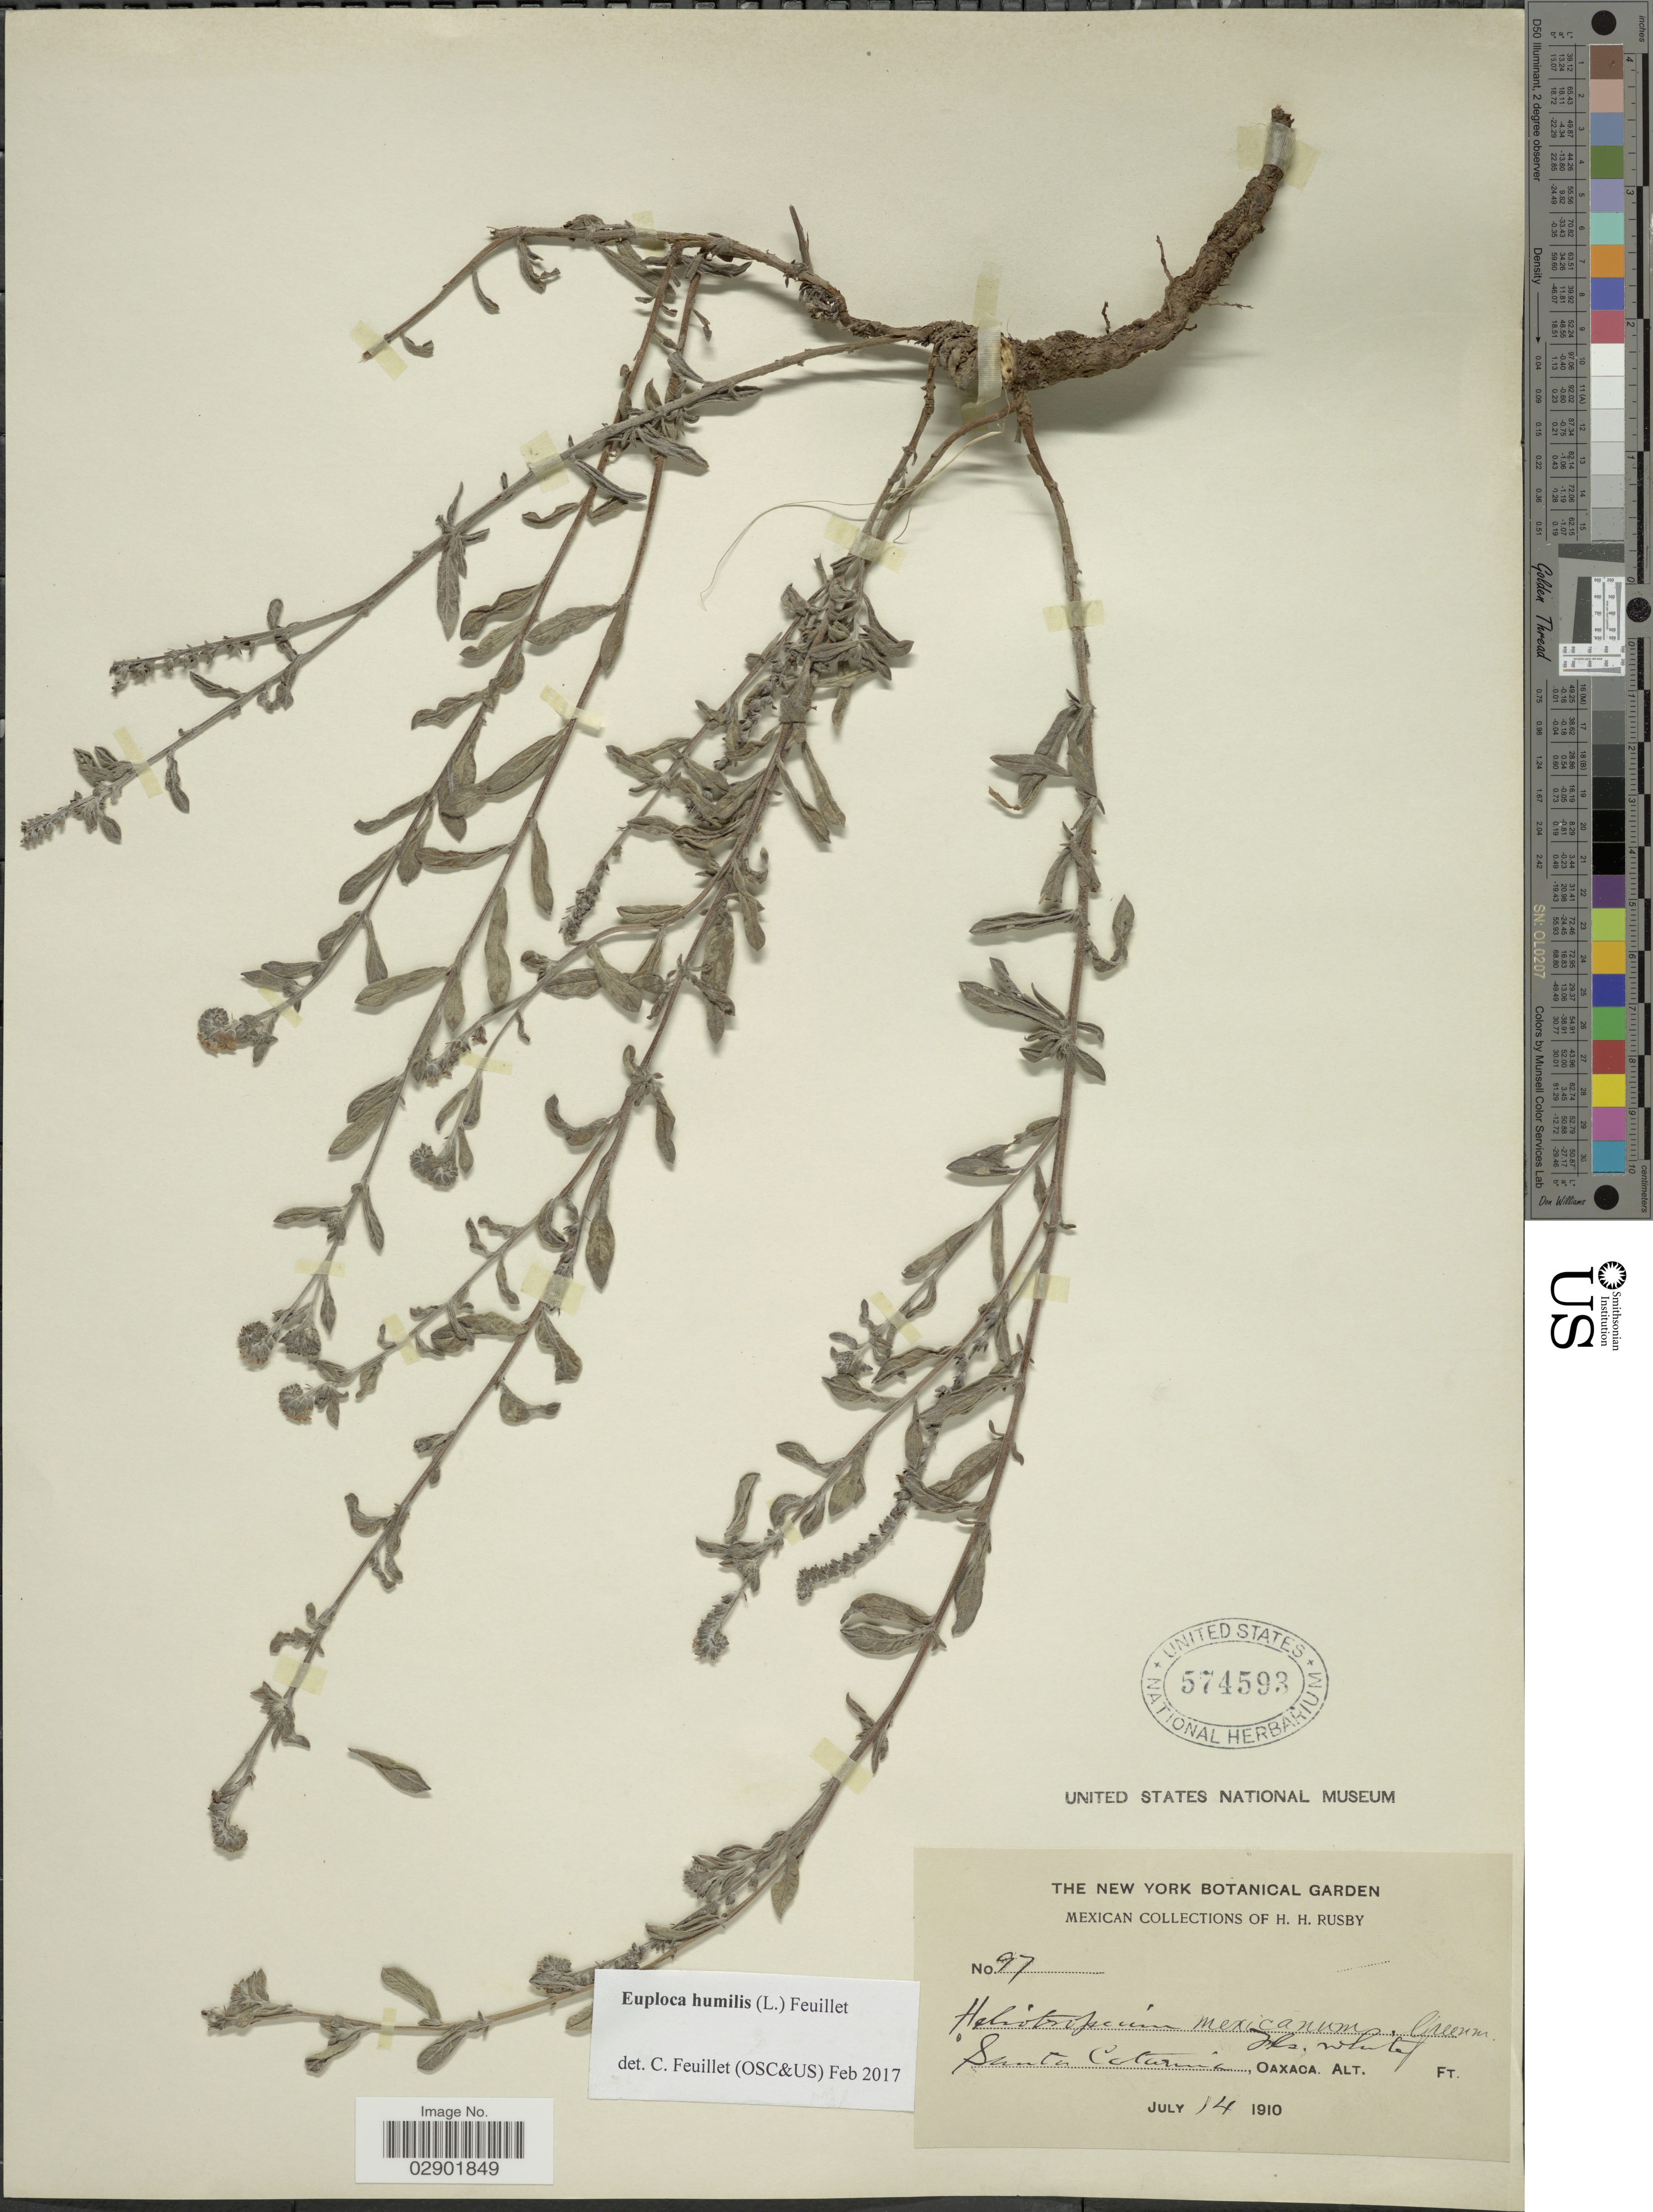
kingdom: Plantae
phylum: Tracheophyta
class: Magnoliopsida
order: Boraginales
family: Heliotropiaceae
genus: Euploca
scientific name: Euploca humilis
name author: (L.) Feuillet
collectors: H. H. Rusby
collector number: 97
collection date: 1910-07-14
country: Mexico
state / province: Oaxaca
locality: Santa Catarina.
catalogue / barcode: US 574593